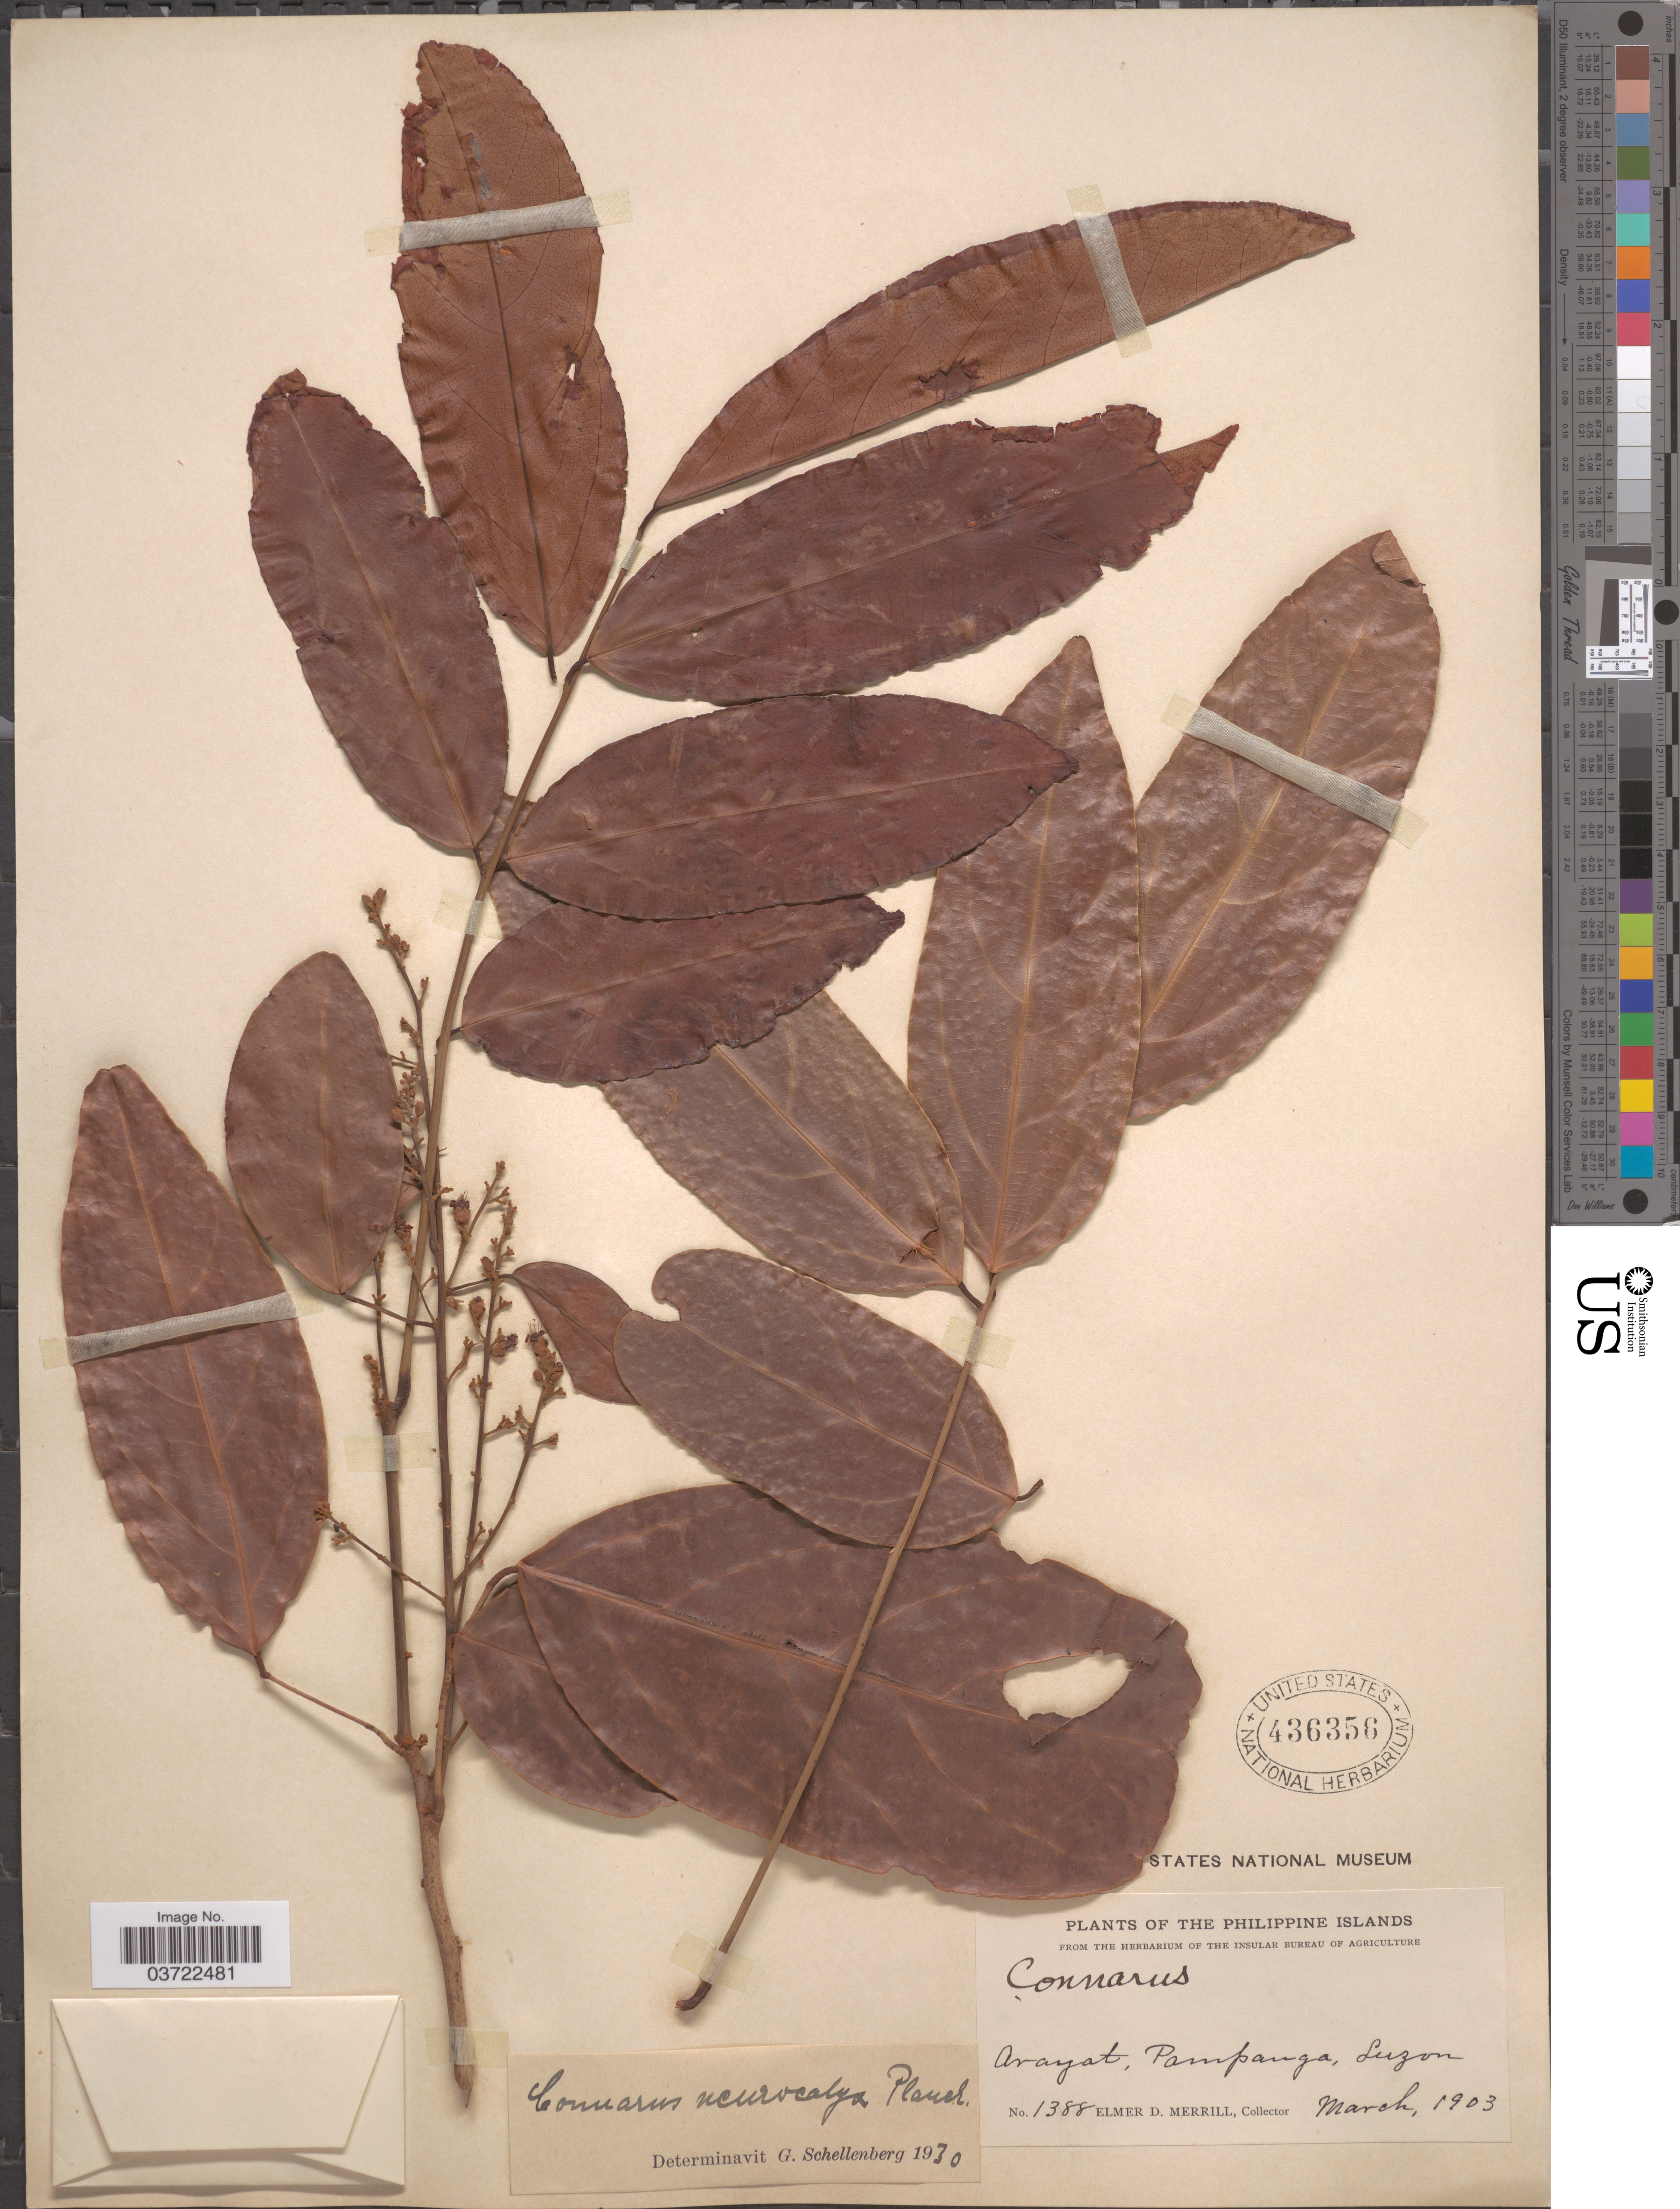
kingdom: Plantae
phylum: Tracheophyta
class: Magnoliopsida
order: Oxalidales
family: Connaraceae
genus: Connarus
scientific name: Connarus neurocalyx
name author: Planch.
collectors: E. D. Merrill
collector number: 1388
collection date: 1903-03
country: Philippines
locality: Philippine Islands. Arayat, Pampanga, Luzon.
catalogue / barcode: US 436356